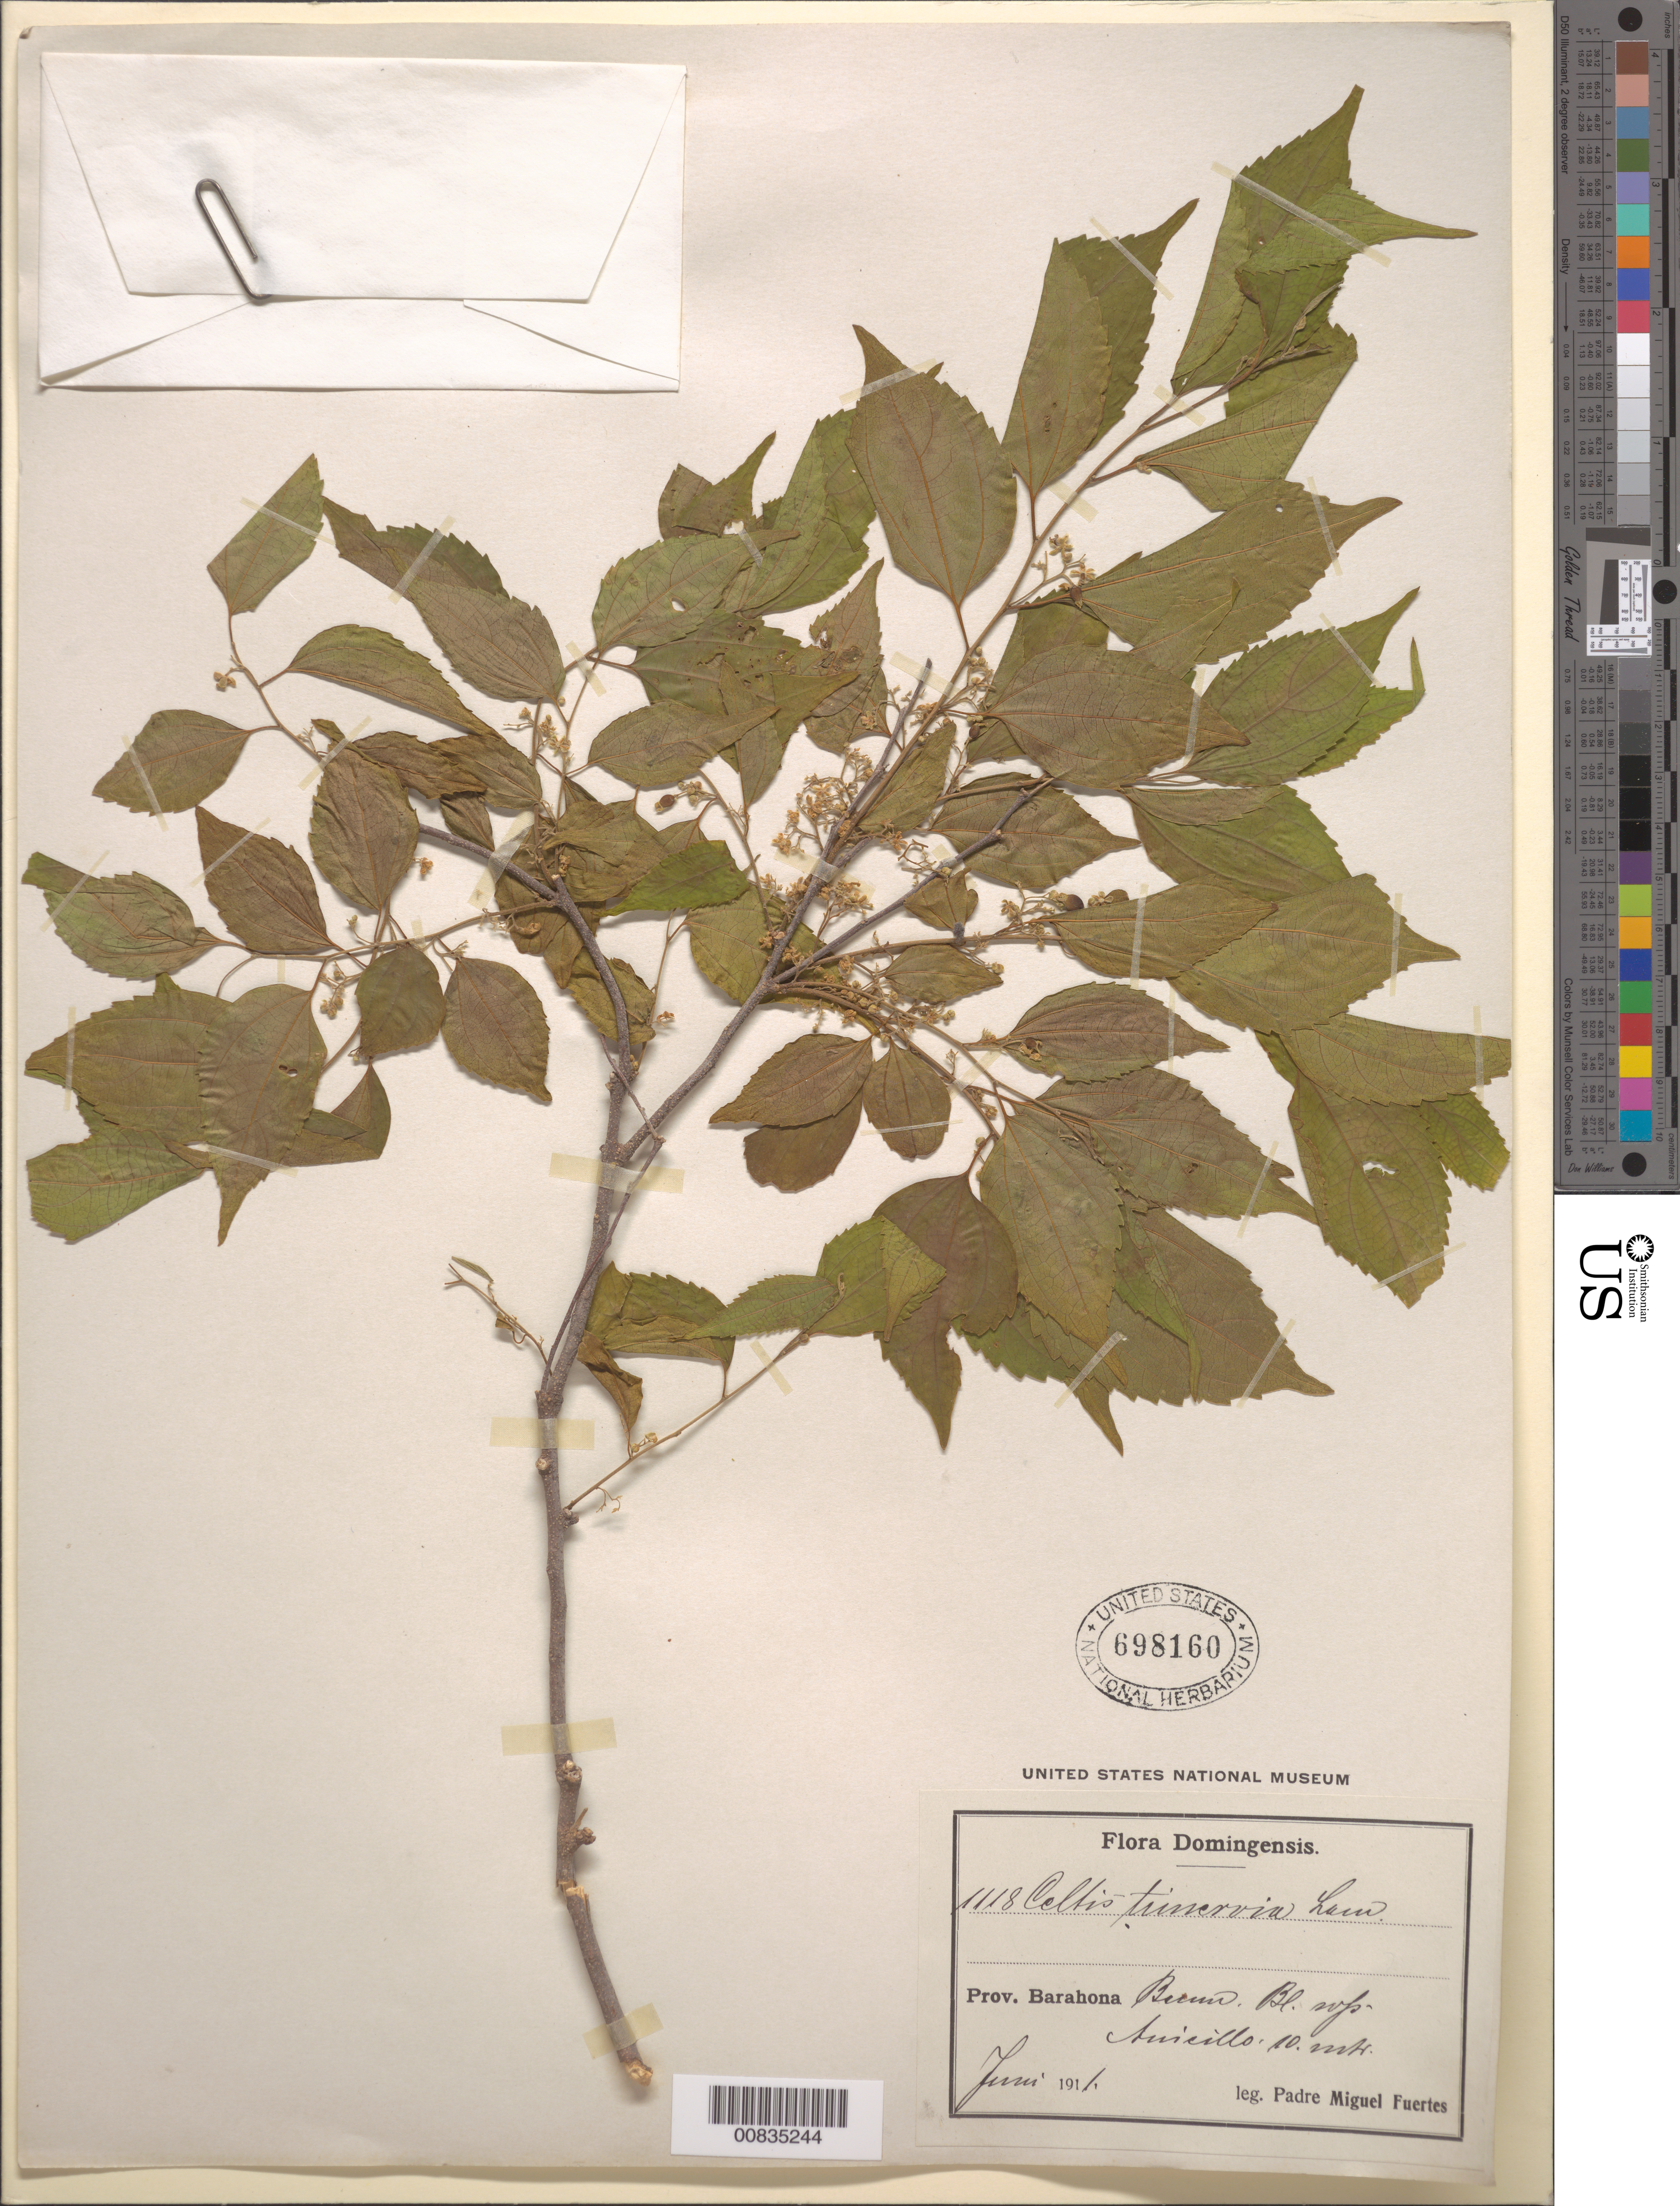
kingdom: Plantae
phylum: Tracheophyta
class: Magnoliopsida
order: Rosales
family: Cannabaceae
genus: Celtis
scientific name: Celtis trinervia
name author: Lam.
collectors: M. D. Fuertes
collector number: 1118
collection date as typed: Jun 1911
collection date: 1911-06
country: Dominican Republic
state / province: Barahona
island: Hispaniola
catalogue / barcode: US 698160